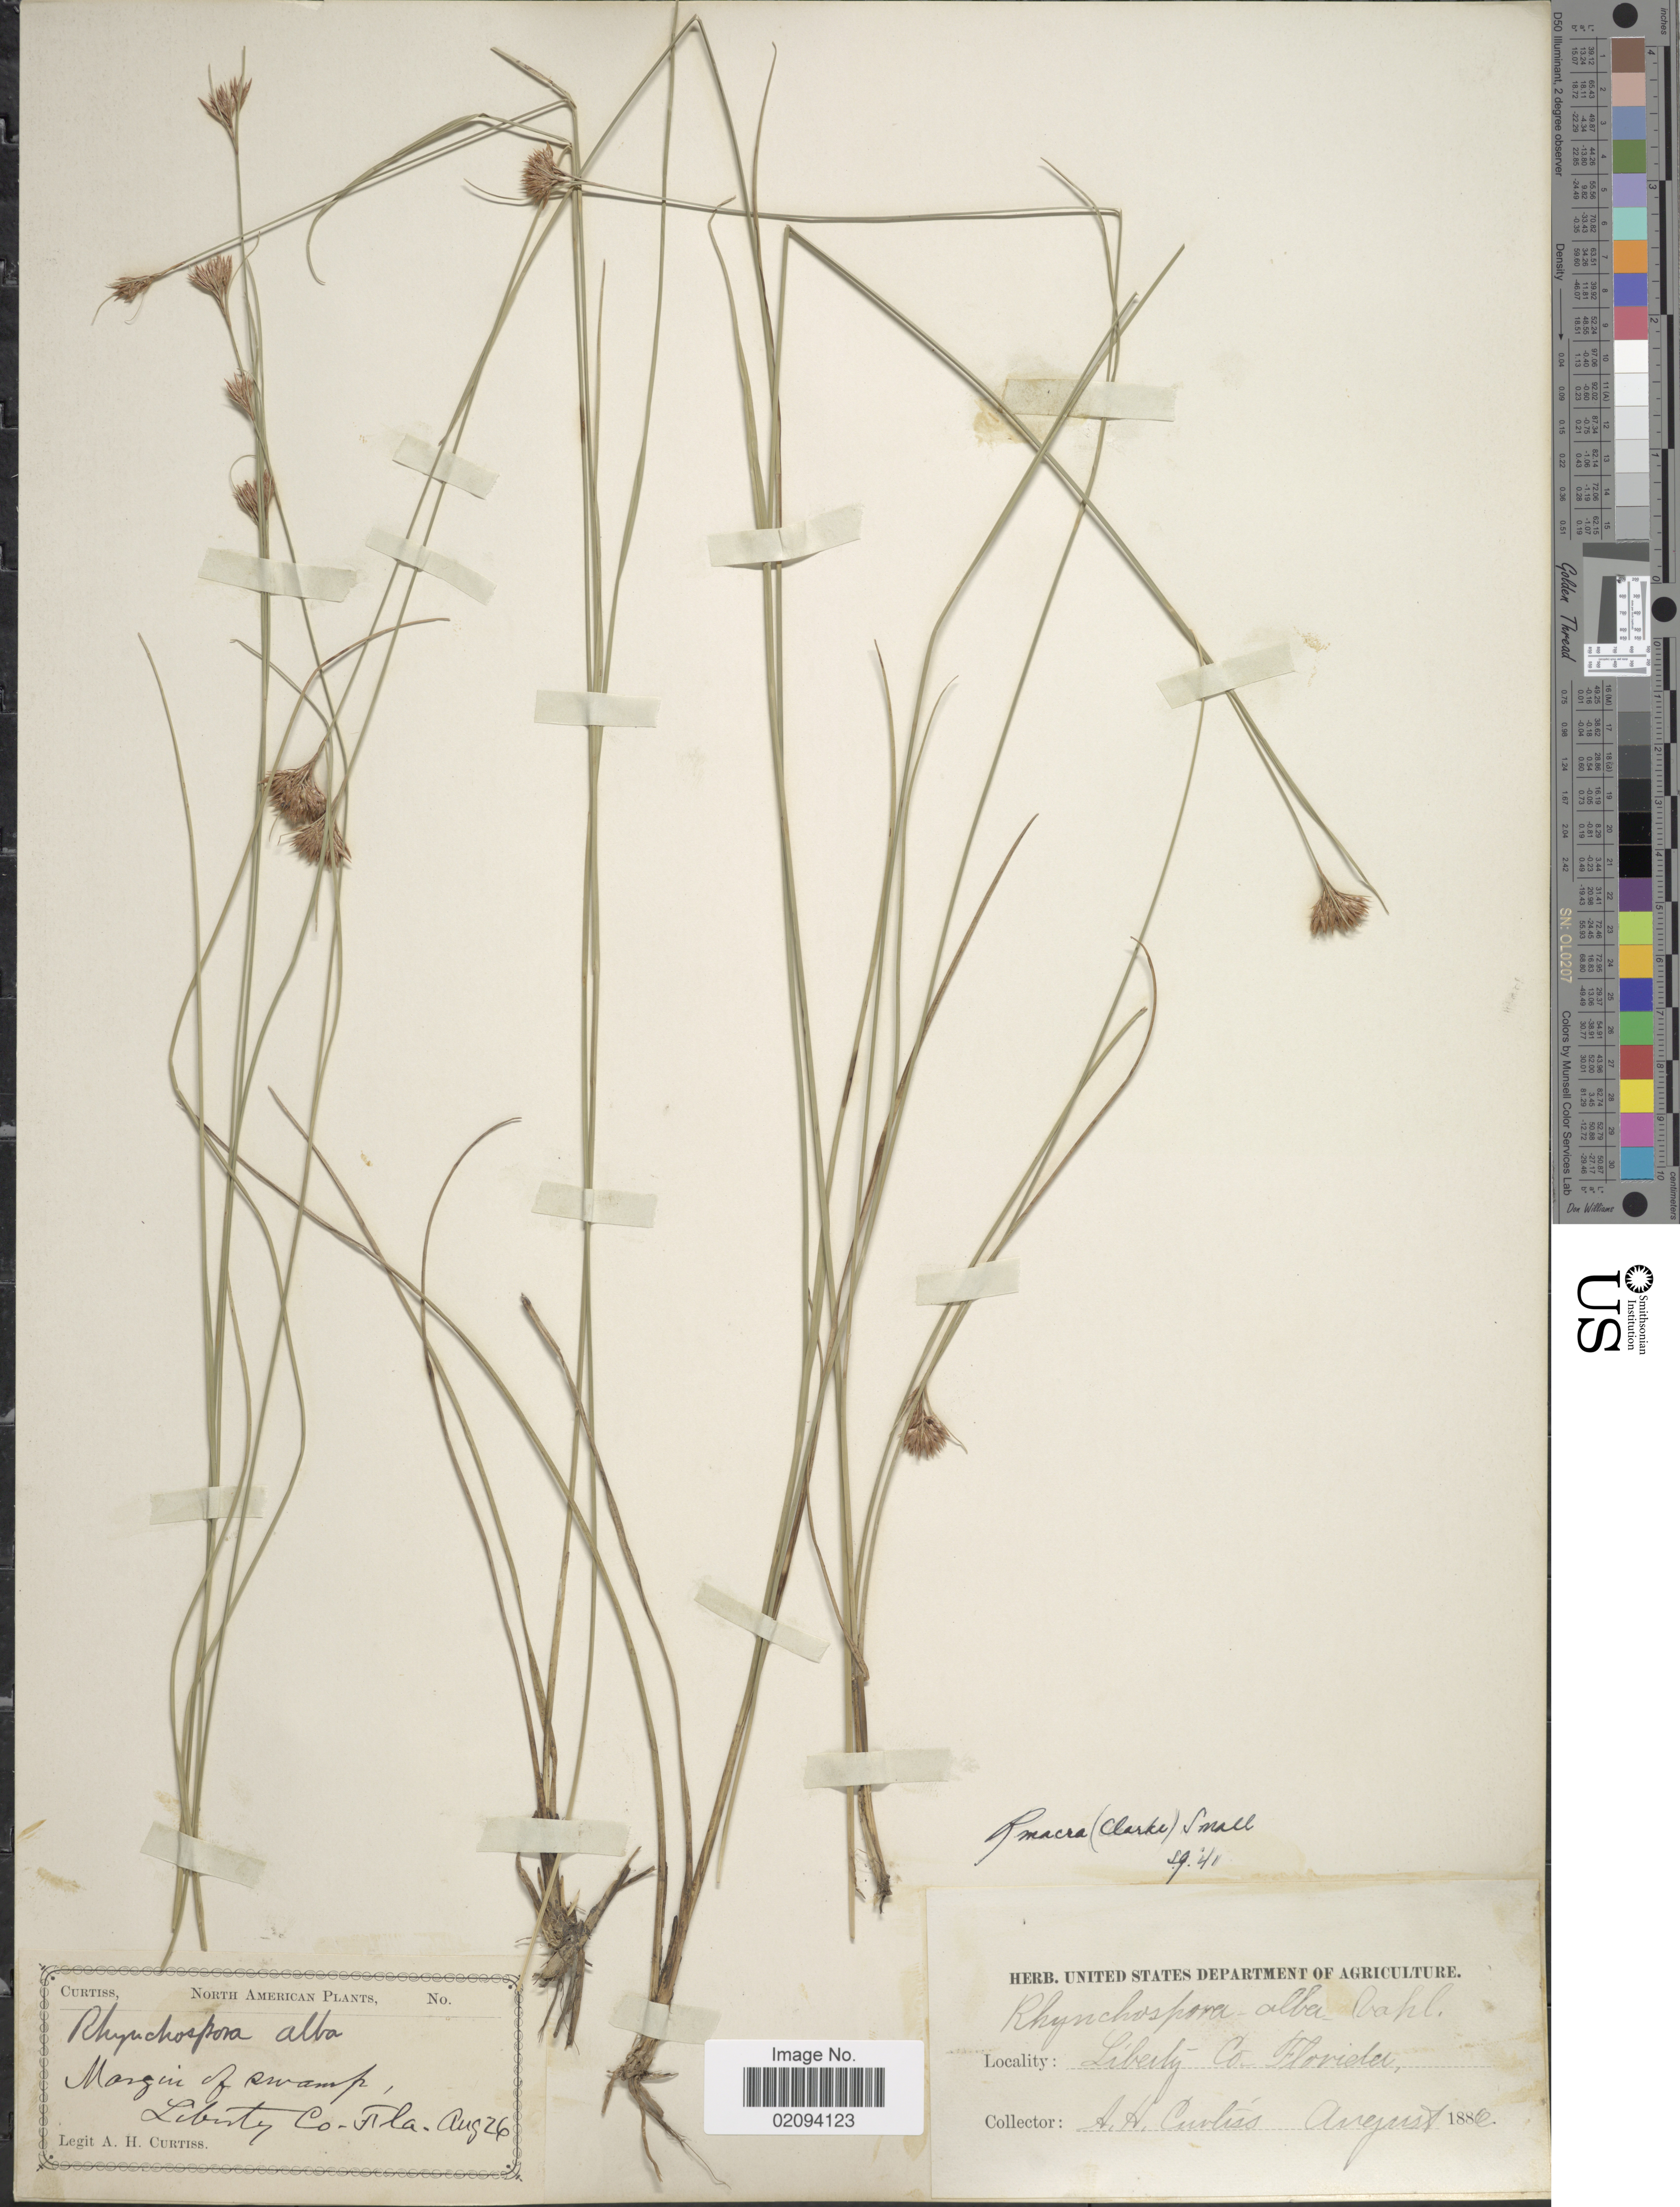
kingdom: Plantae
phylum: Tracheophyta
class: Liliopsida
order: Poales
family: Cyperaceae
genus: Rhynchospora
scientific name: Rhynchospora macra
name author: (C.B. Clarke ex Britton) Small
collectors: A. H. Curtiss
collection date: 1886-08-26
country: United States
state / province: Florida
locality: Margin of swamp, Liberty Co.